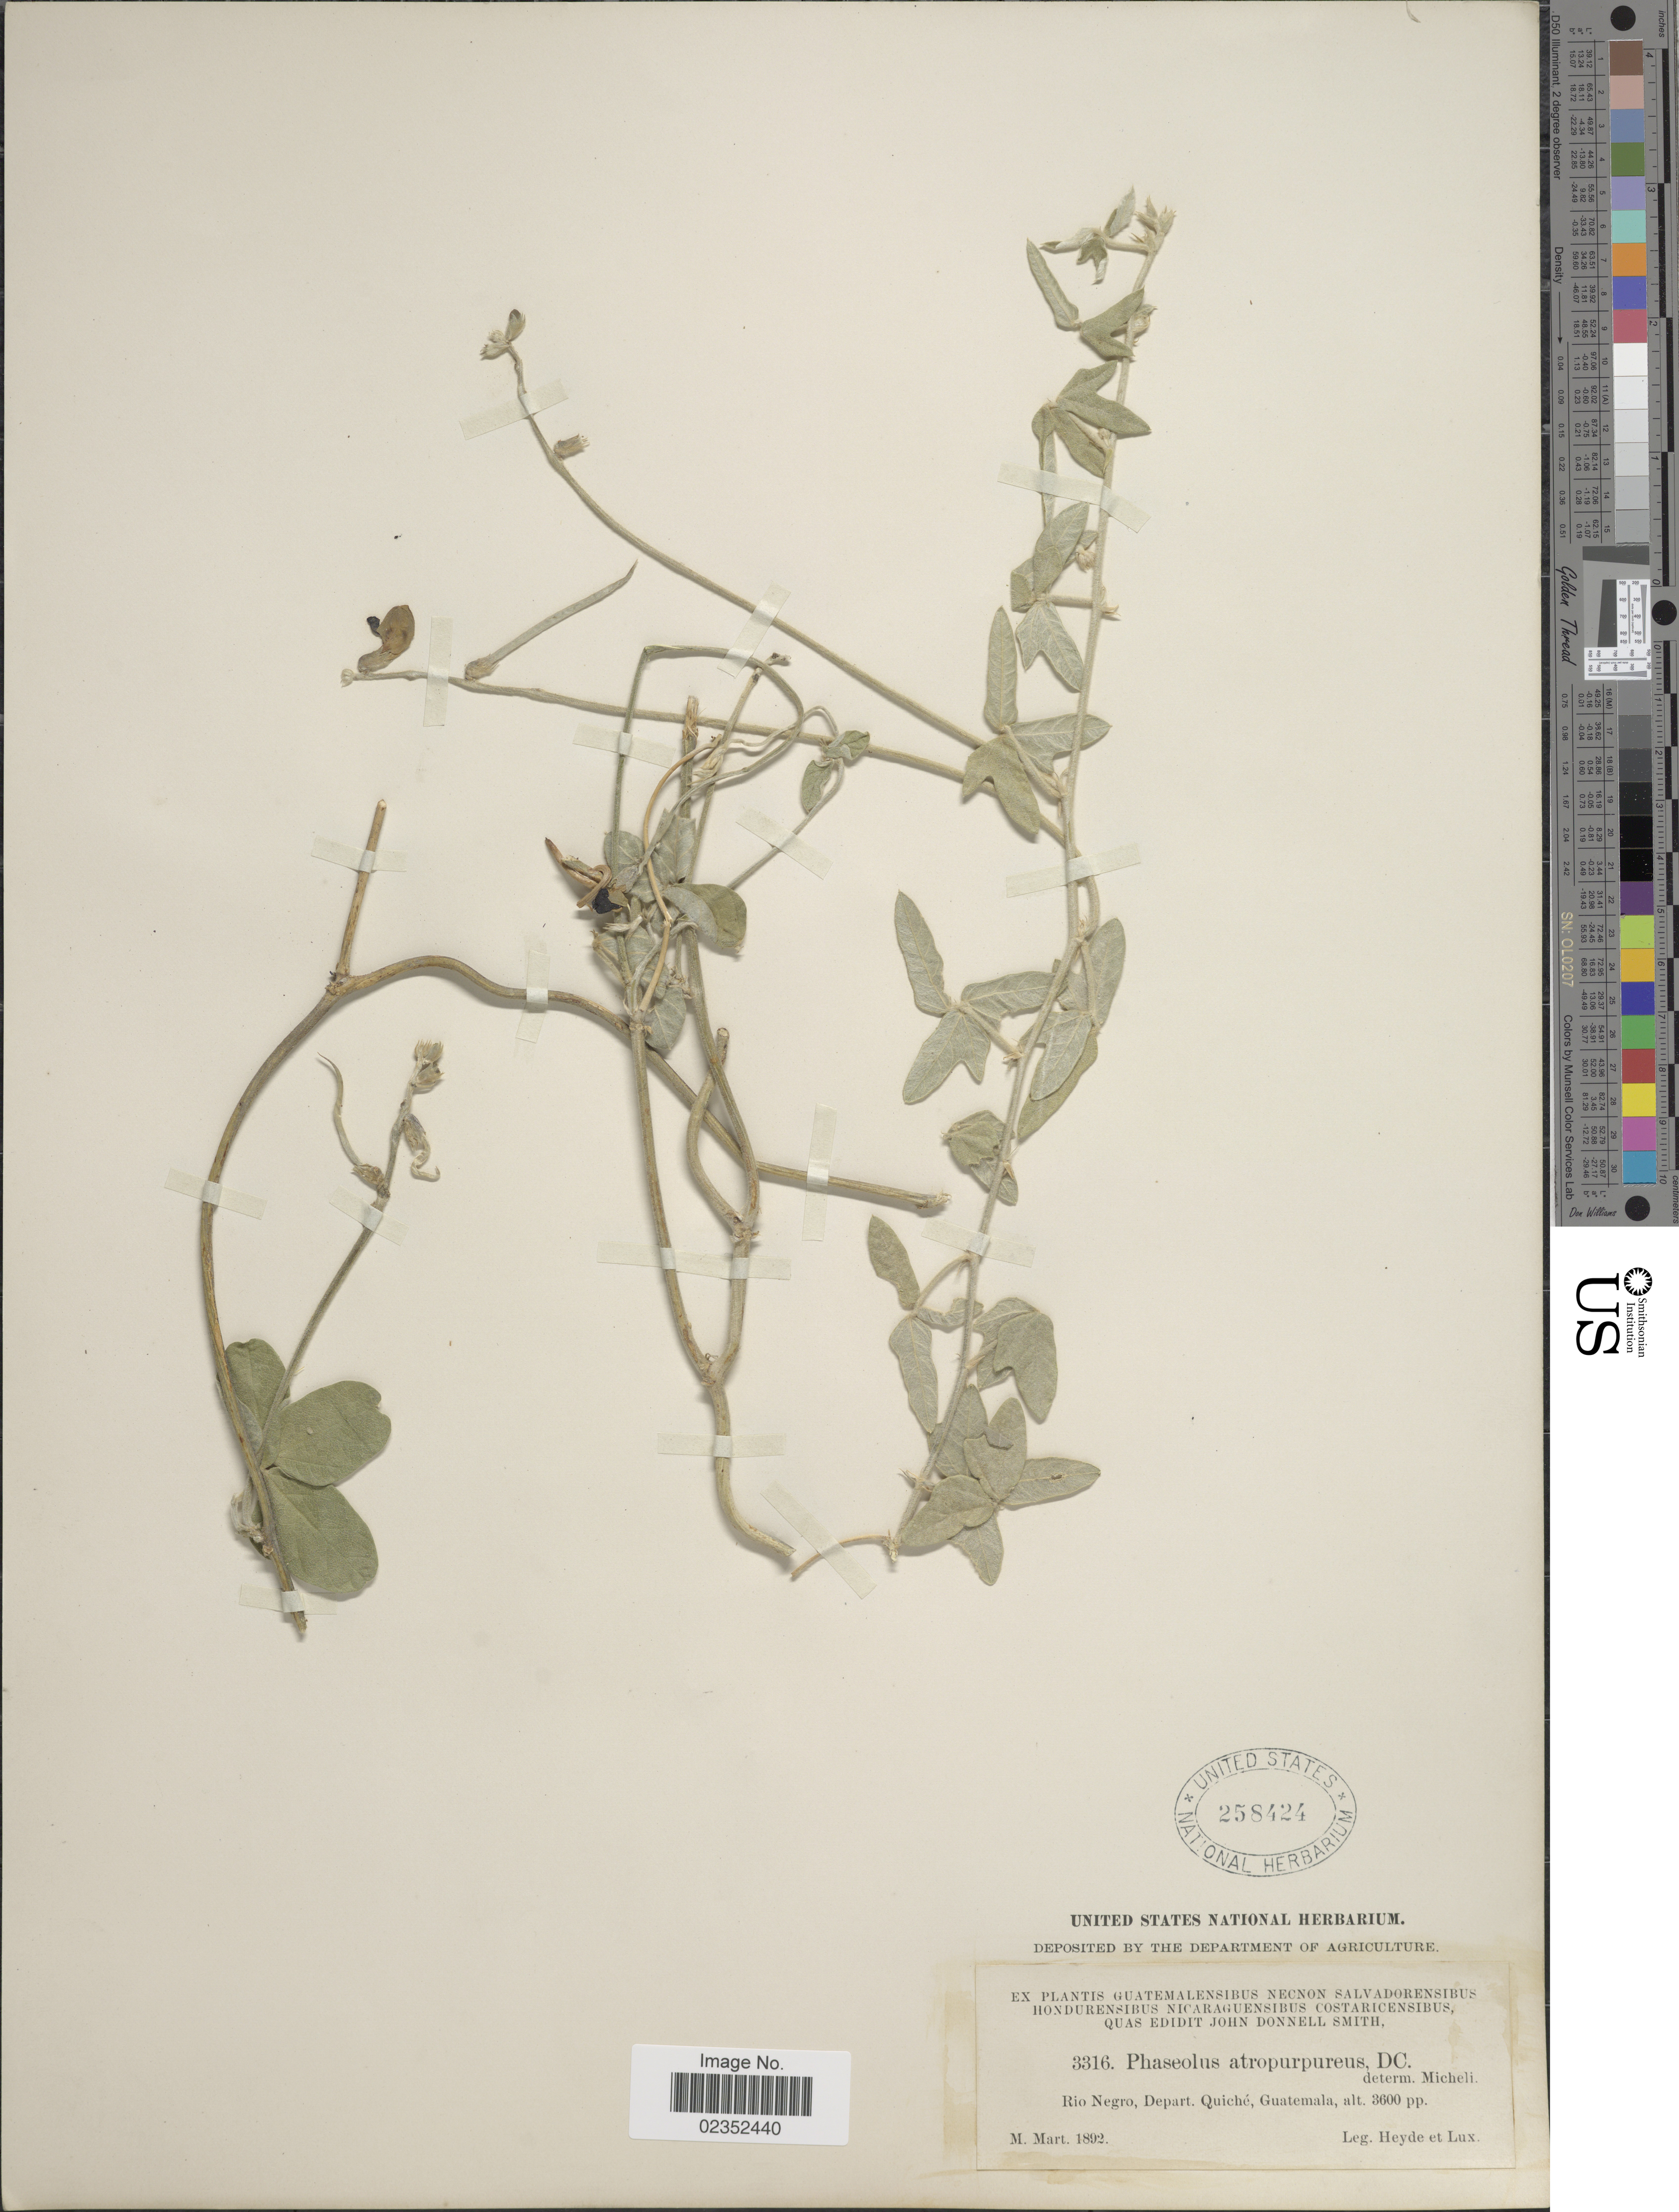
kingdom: Plantae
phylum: Tracheophyta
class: Magnoliopsida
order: Fabales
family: Fabaceae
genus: Macroptilium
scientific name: Macroptilium atropurpureum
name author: (DC.) Urb.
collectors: Heyde & Lux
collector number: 3316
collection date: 1892-03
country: Guatemala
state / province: El Quiché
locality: Rio Negro, Depart. Quiche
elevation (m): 1097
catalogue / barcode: US 258424